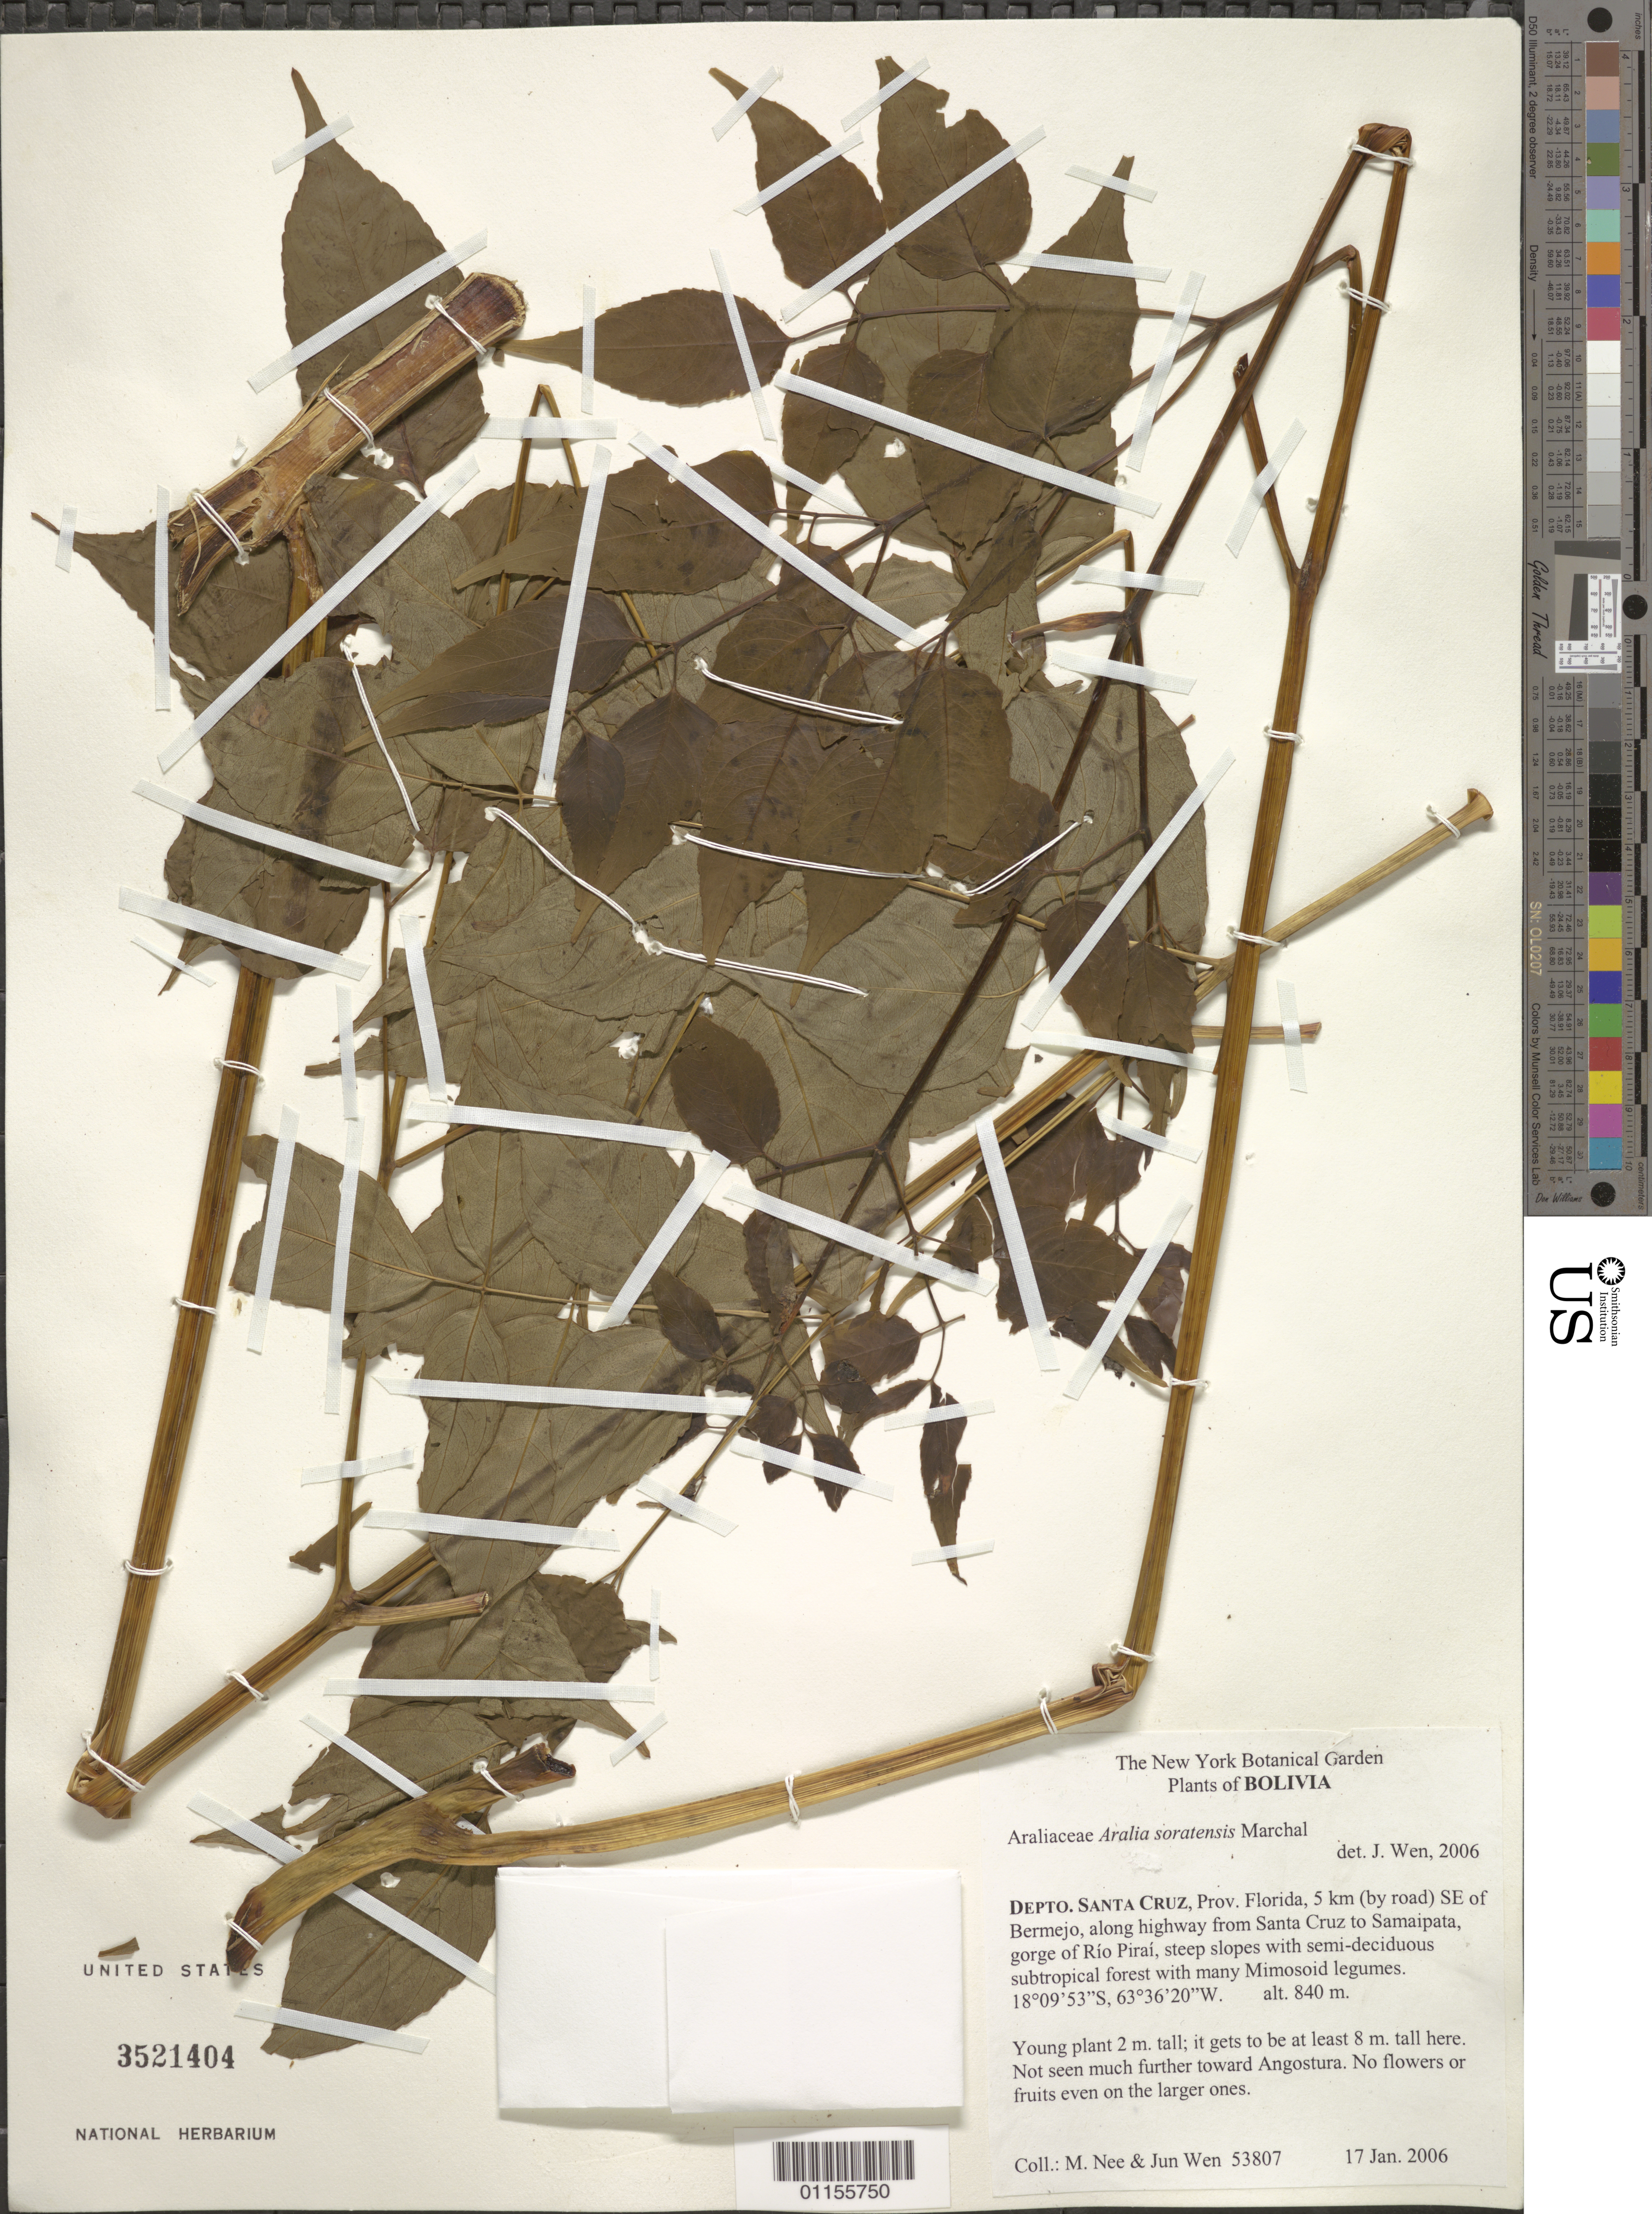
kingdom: Plantae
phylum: Tracheophyta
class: Magnoliopsida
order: Apiales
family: Araliaceae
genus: Aralia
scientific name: Aralia soratensis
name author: Marchal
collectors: M. Nee & J. Wen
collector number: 53807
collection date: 2006-01-17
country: Bolivia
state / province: Santa Cruz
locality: Prov. Florida, 5 km (by road) SE of Bermejo, along Hwy from Santa Cruz to Samaipata, gorge of Rio Pirai.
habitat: Steep slopes with semi-deciduous subtropical forest. Young plant.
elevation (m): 840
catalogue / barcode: US 3521404